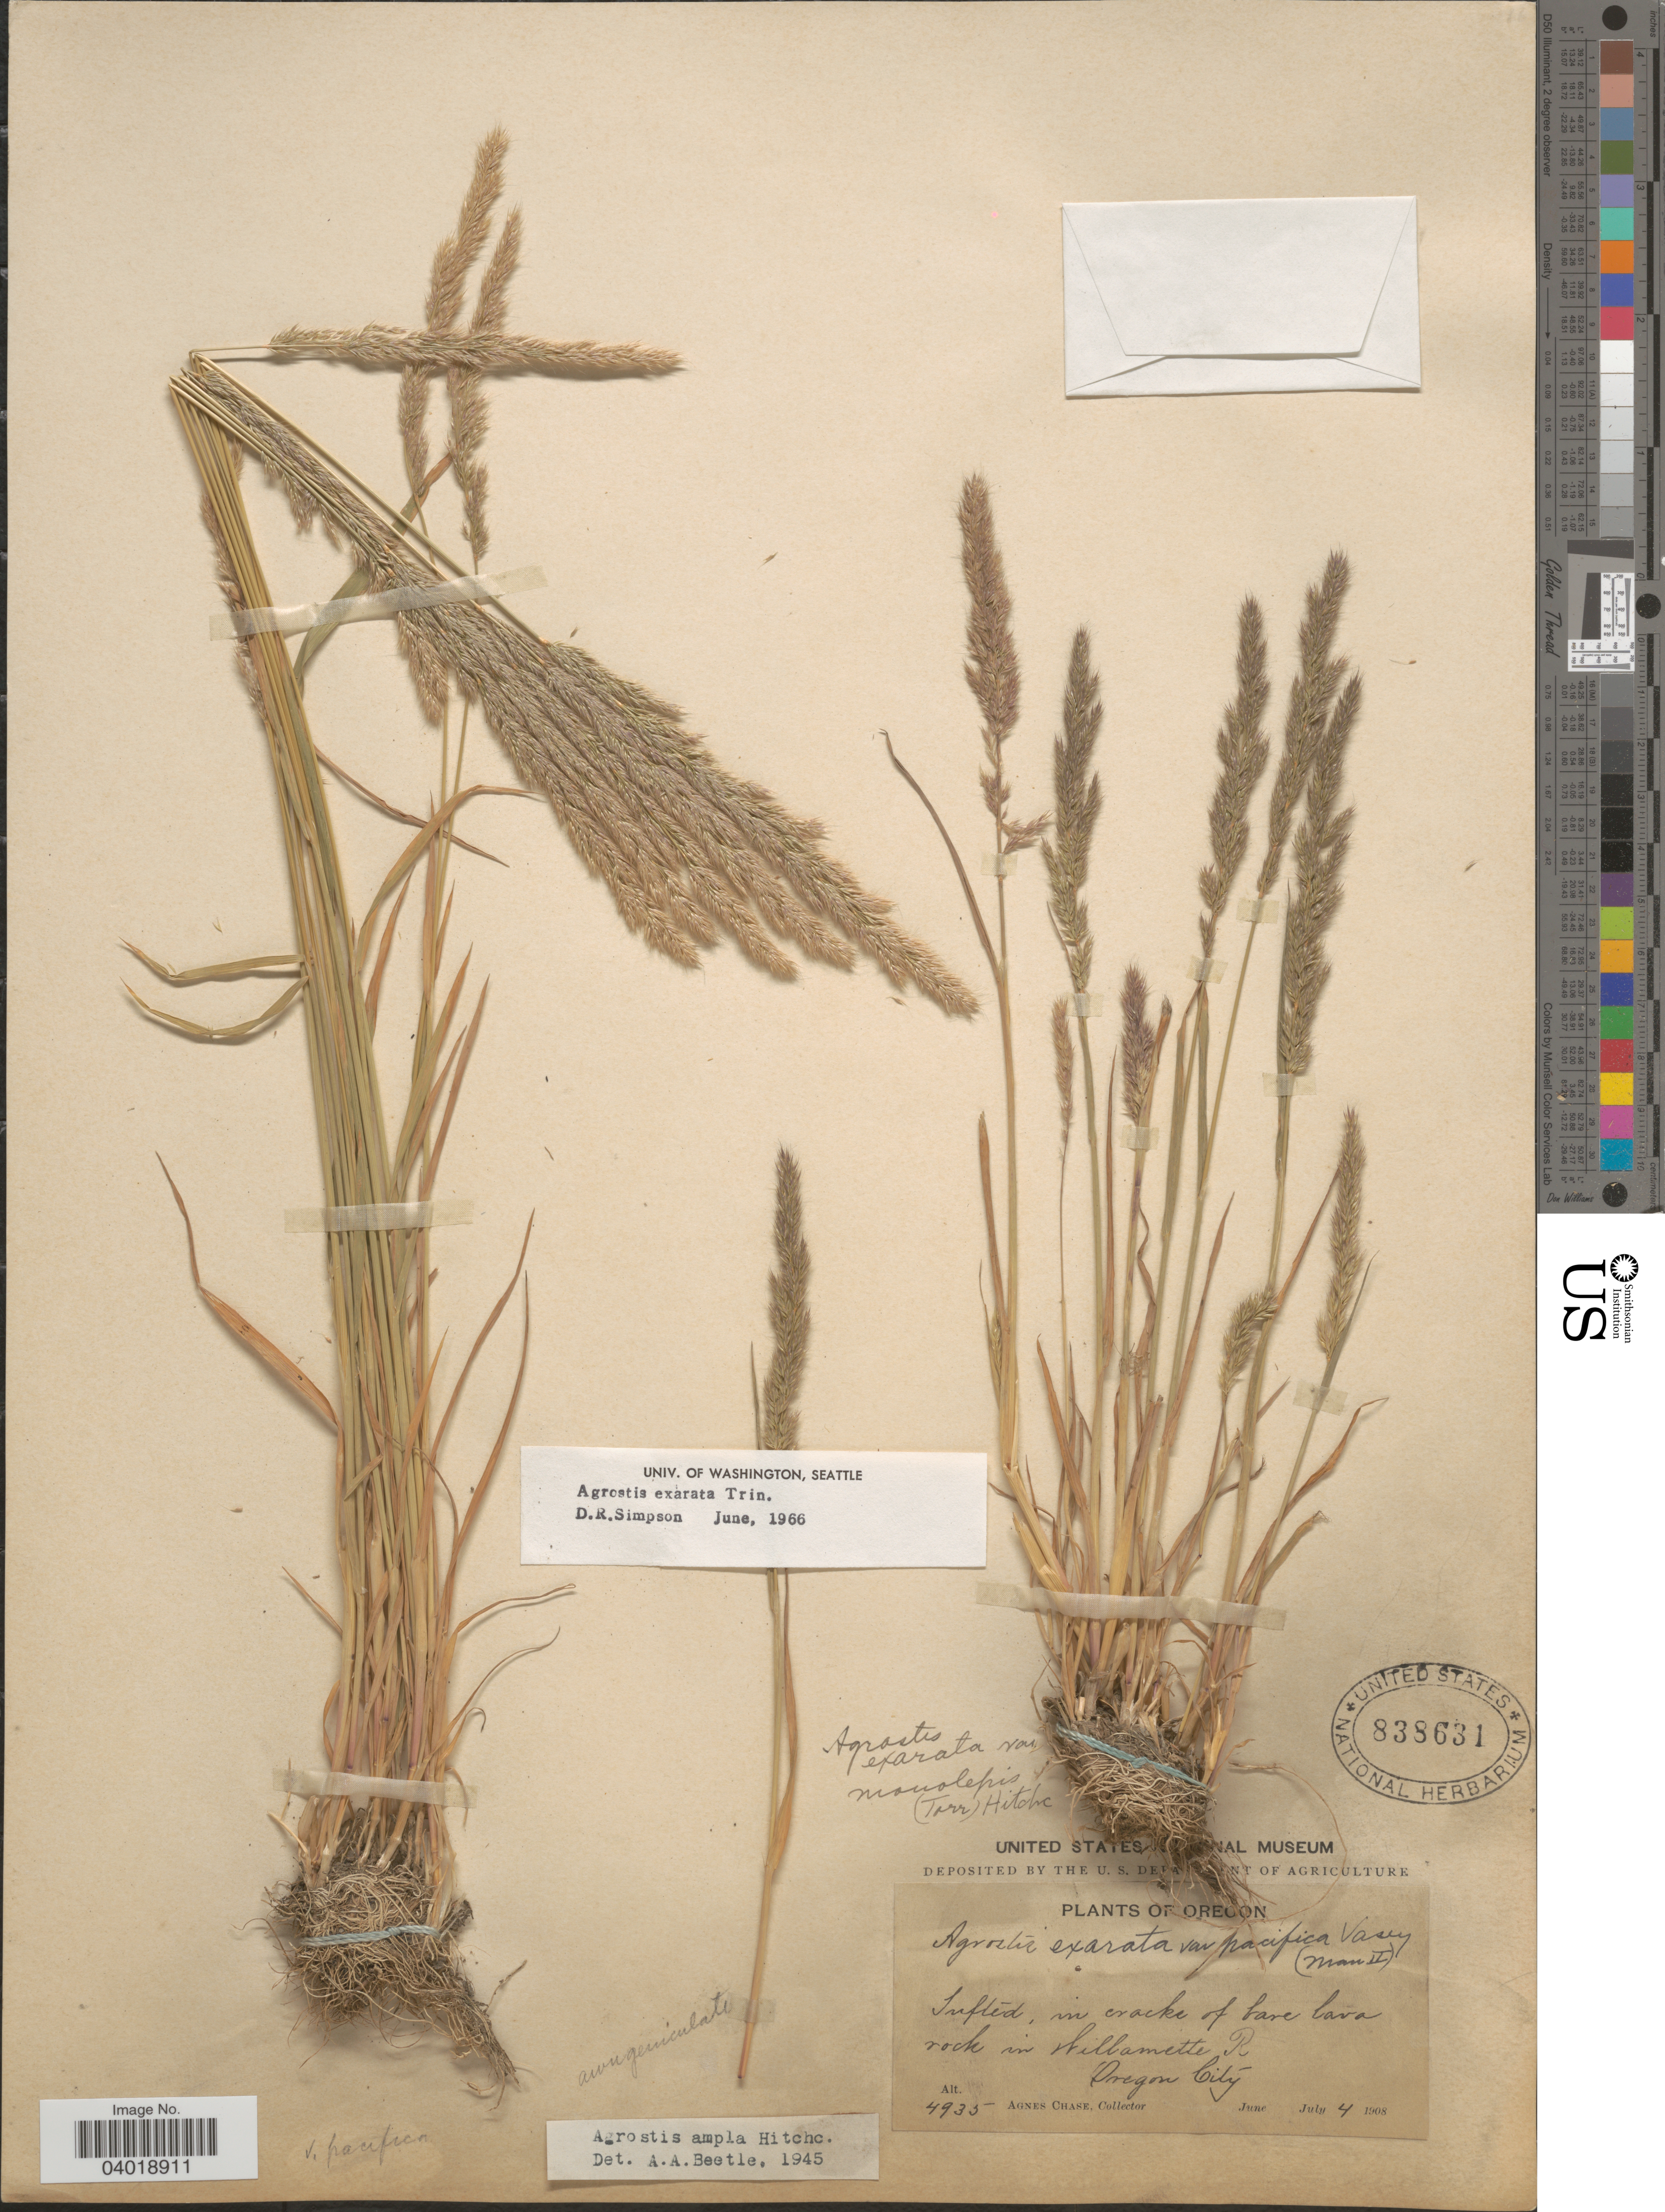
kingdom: Plantae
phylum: Tracheophyta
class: Liliopsida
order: Poales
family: Poaceae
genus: Agrostis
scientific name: Agrostis exarata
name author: Trin.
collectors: A. Chase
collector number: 4935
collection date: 1908-07-04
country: United States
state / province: Oregon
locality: In cracks of bare lava rock in Willamette R., Oregon City.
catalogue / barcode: US 838631